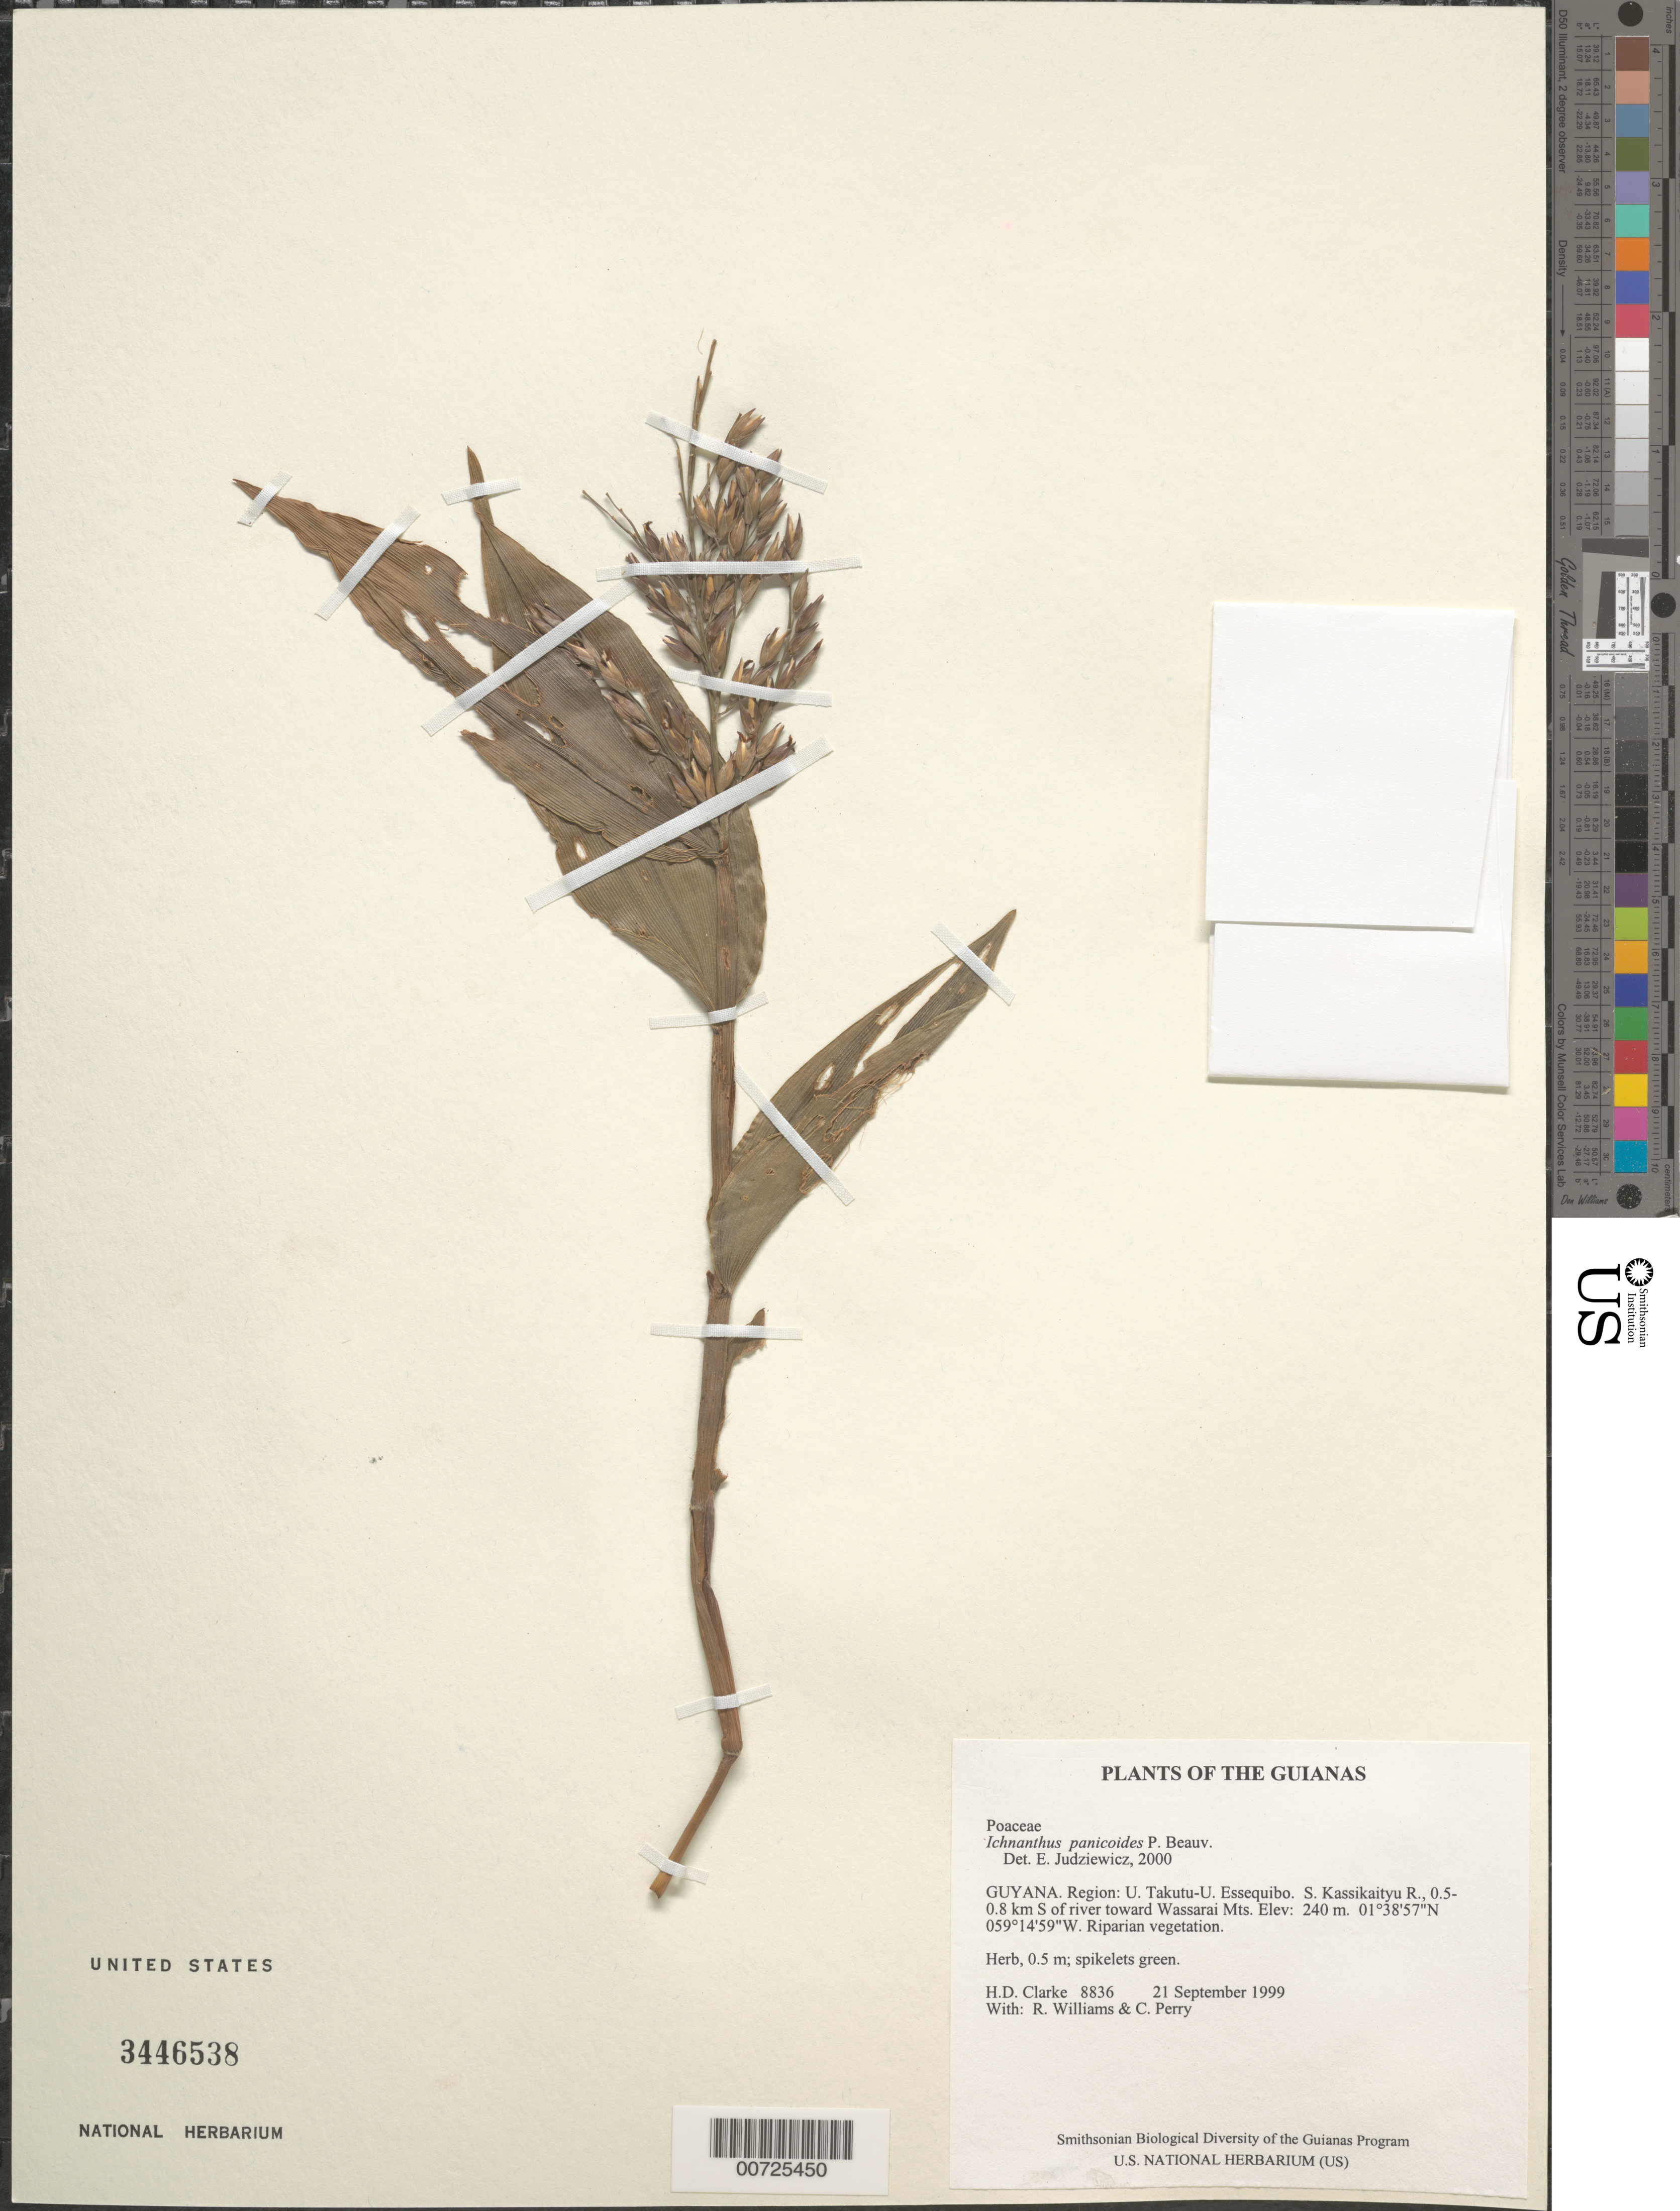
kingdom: Plantae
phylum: Tracheophyta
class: Liliopsida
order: Poales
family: Poaceae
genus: Ichnanthus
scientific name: Ichnanthus panicoides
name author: P. Beauv.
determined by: Judziewicz, E. J.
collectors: H. D. Clarke, R. Williams & C. Perry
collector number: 8836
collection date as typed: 21 September 1999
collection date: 1999-09-21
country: Guyana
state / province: U. Takutu-U. Essequibo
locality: S. Kassikaityu R., 0.5-0.8 km S of river toward Wassarai Mts.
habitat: Riparian vegetation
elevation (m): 240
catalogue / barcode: US 3446538